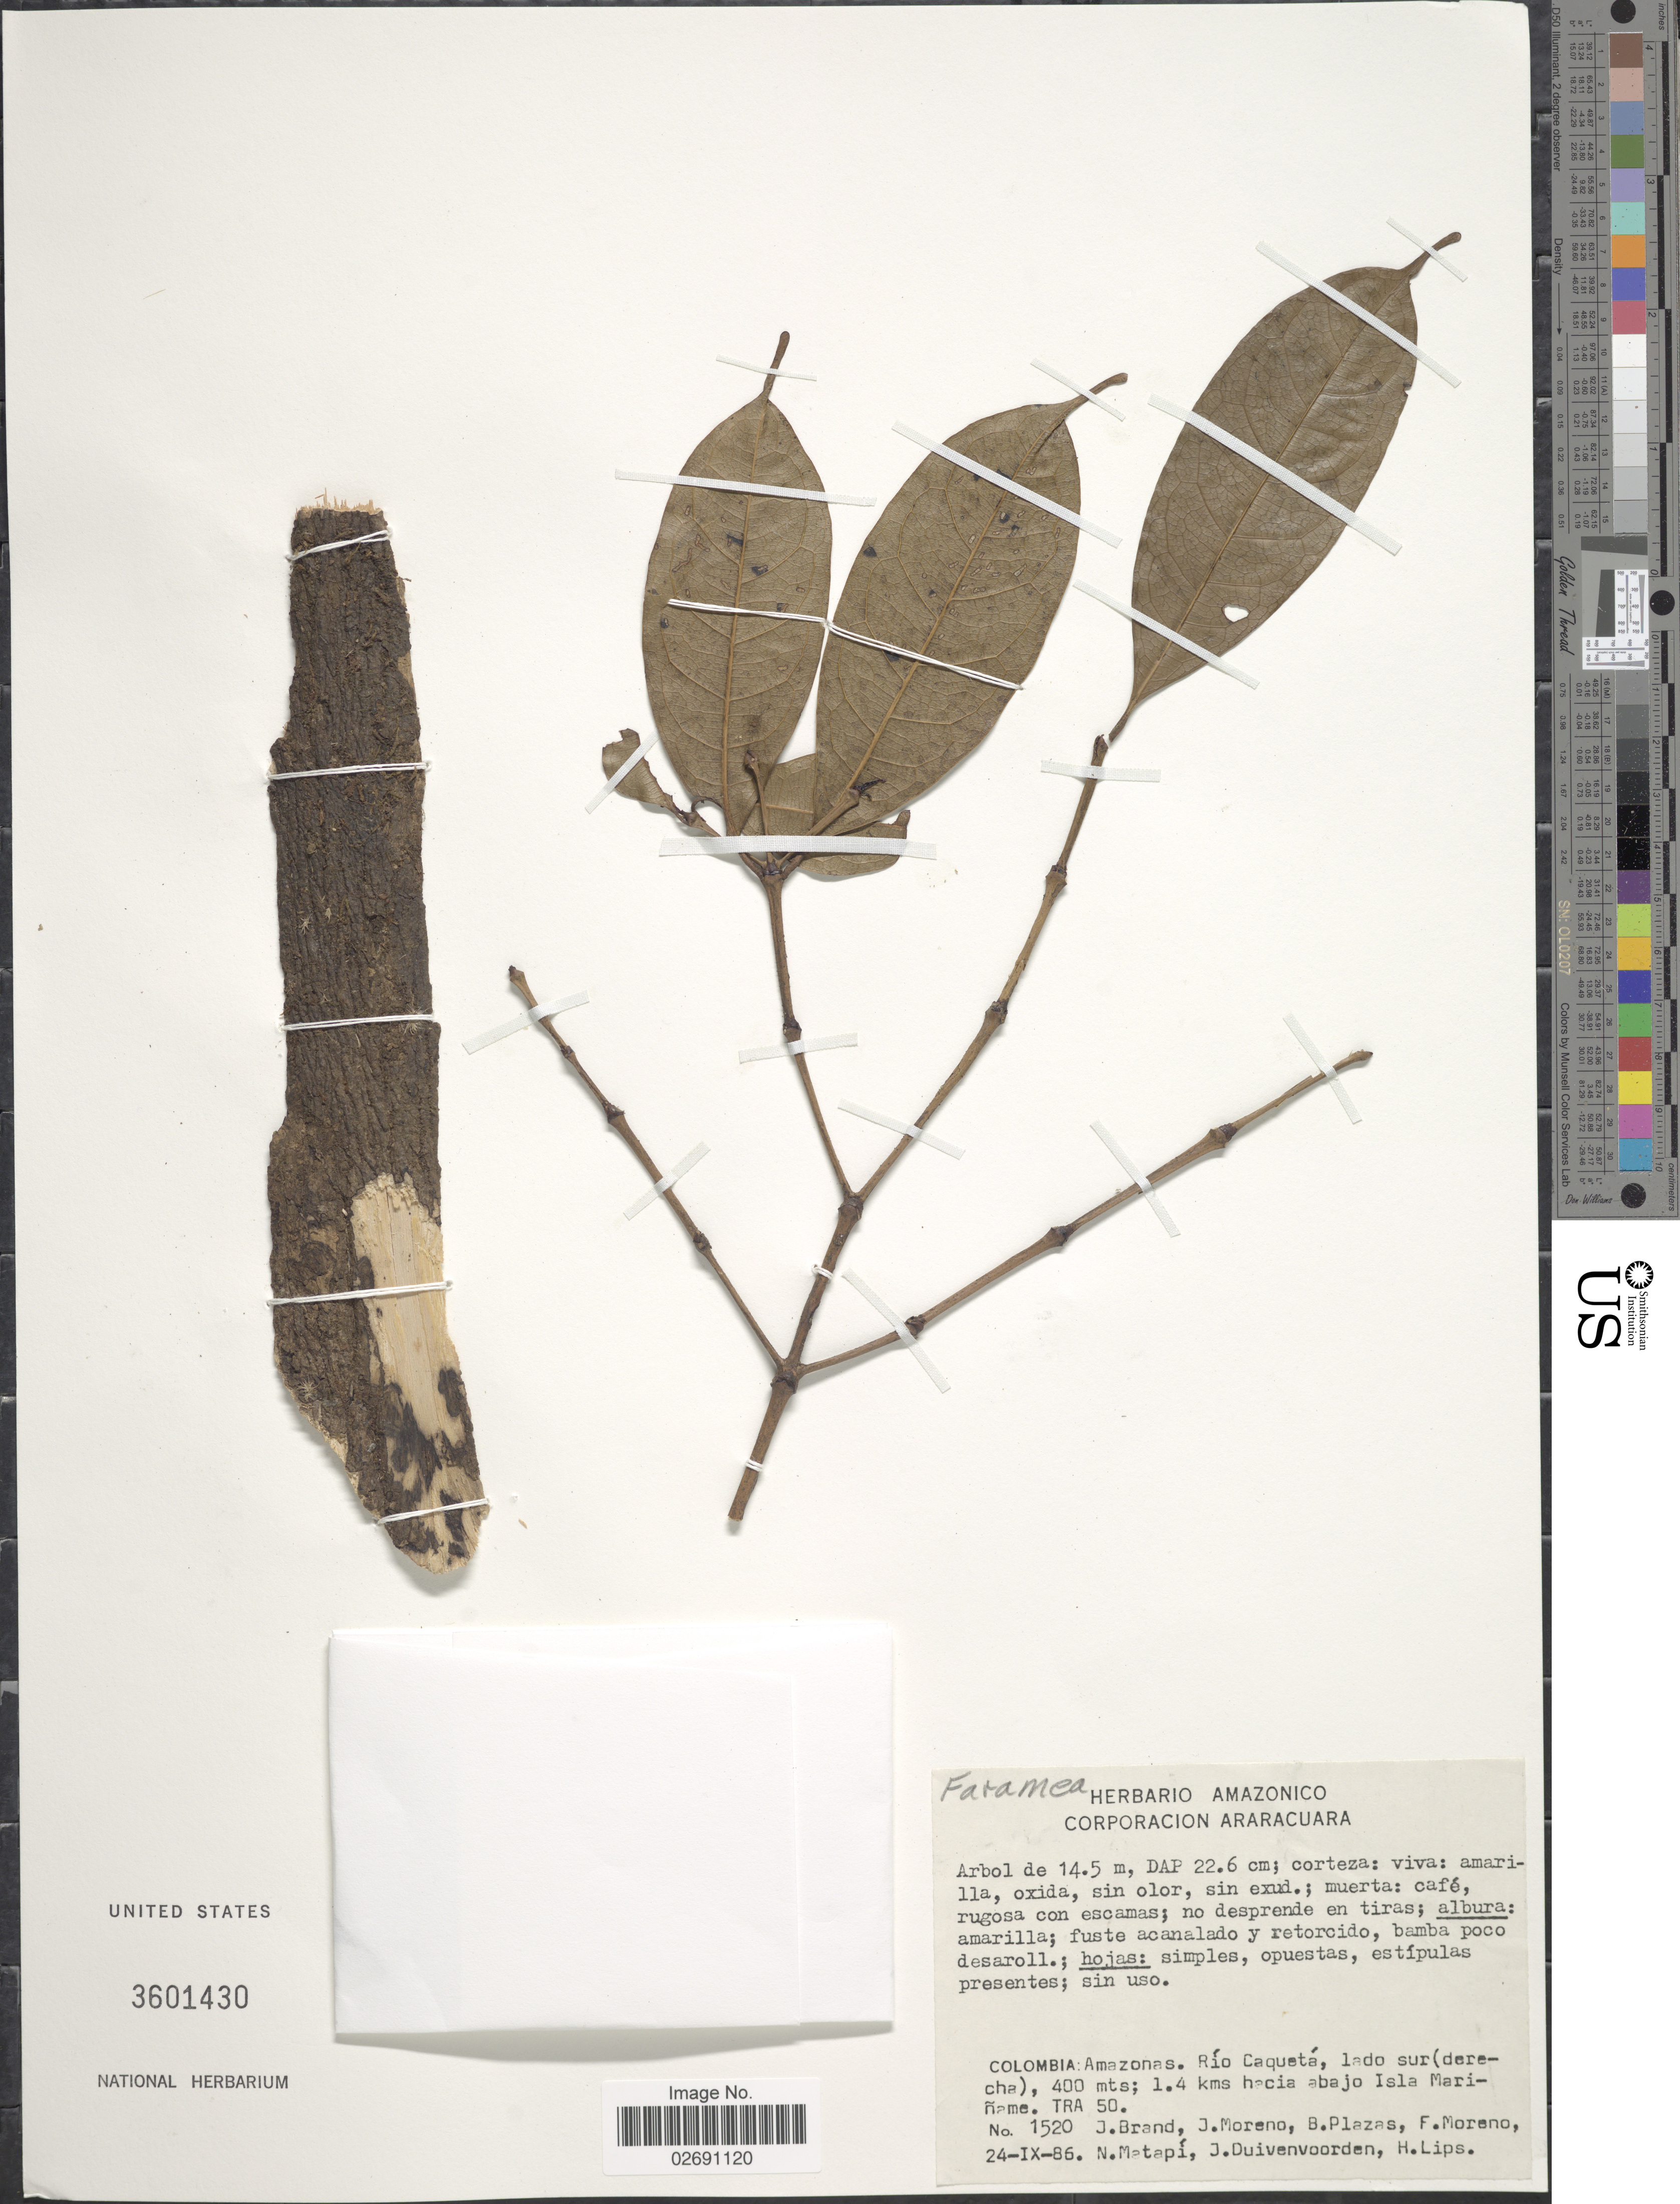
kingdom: Plantae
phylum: Tracheophyta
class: Magnoliopsida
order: Gentianales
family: Rubiaceae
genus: Faramea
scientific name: Faramea sp.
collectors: J. Brand, J. Moreno, B. Plazas, F. Moreno & et al.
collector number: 1520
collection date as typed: Transcribed d/m/y: 24/9/86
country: Colombia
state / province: Amazônas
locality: Rio Caqueta, lado sur (derecha); 1.4 kms hacia abajo Isla Mariname, TRA 50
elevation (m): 400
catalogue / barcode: US 3601430